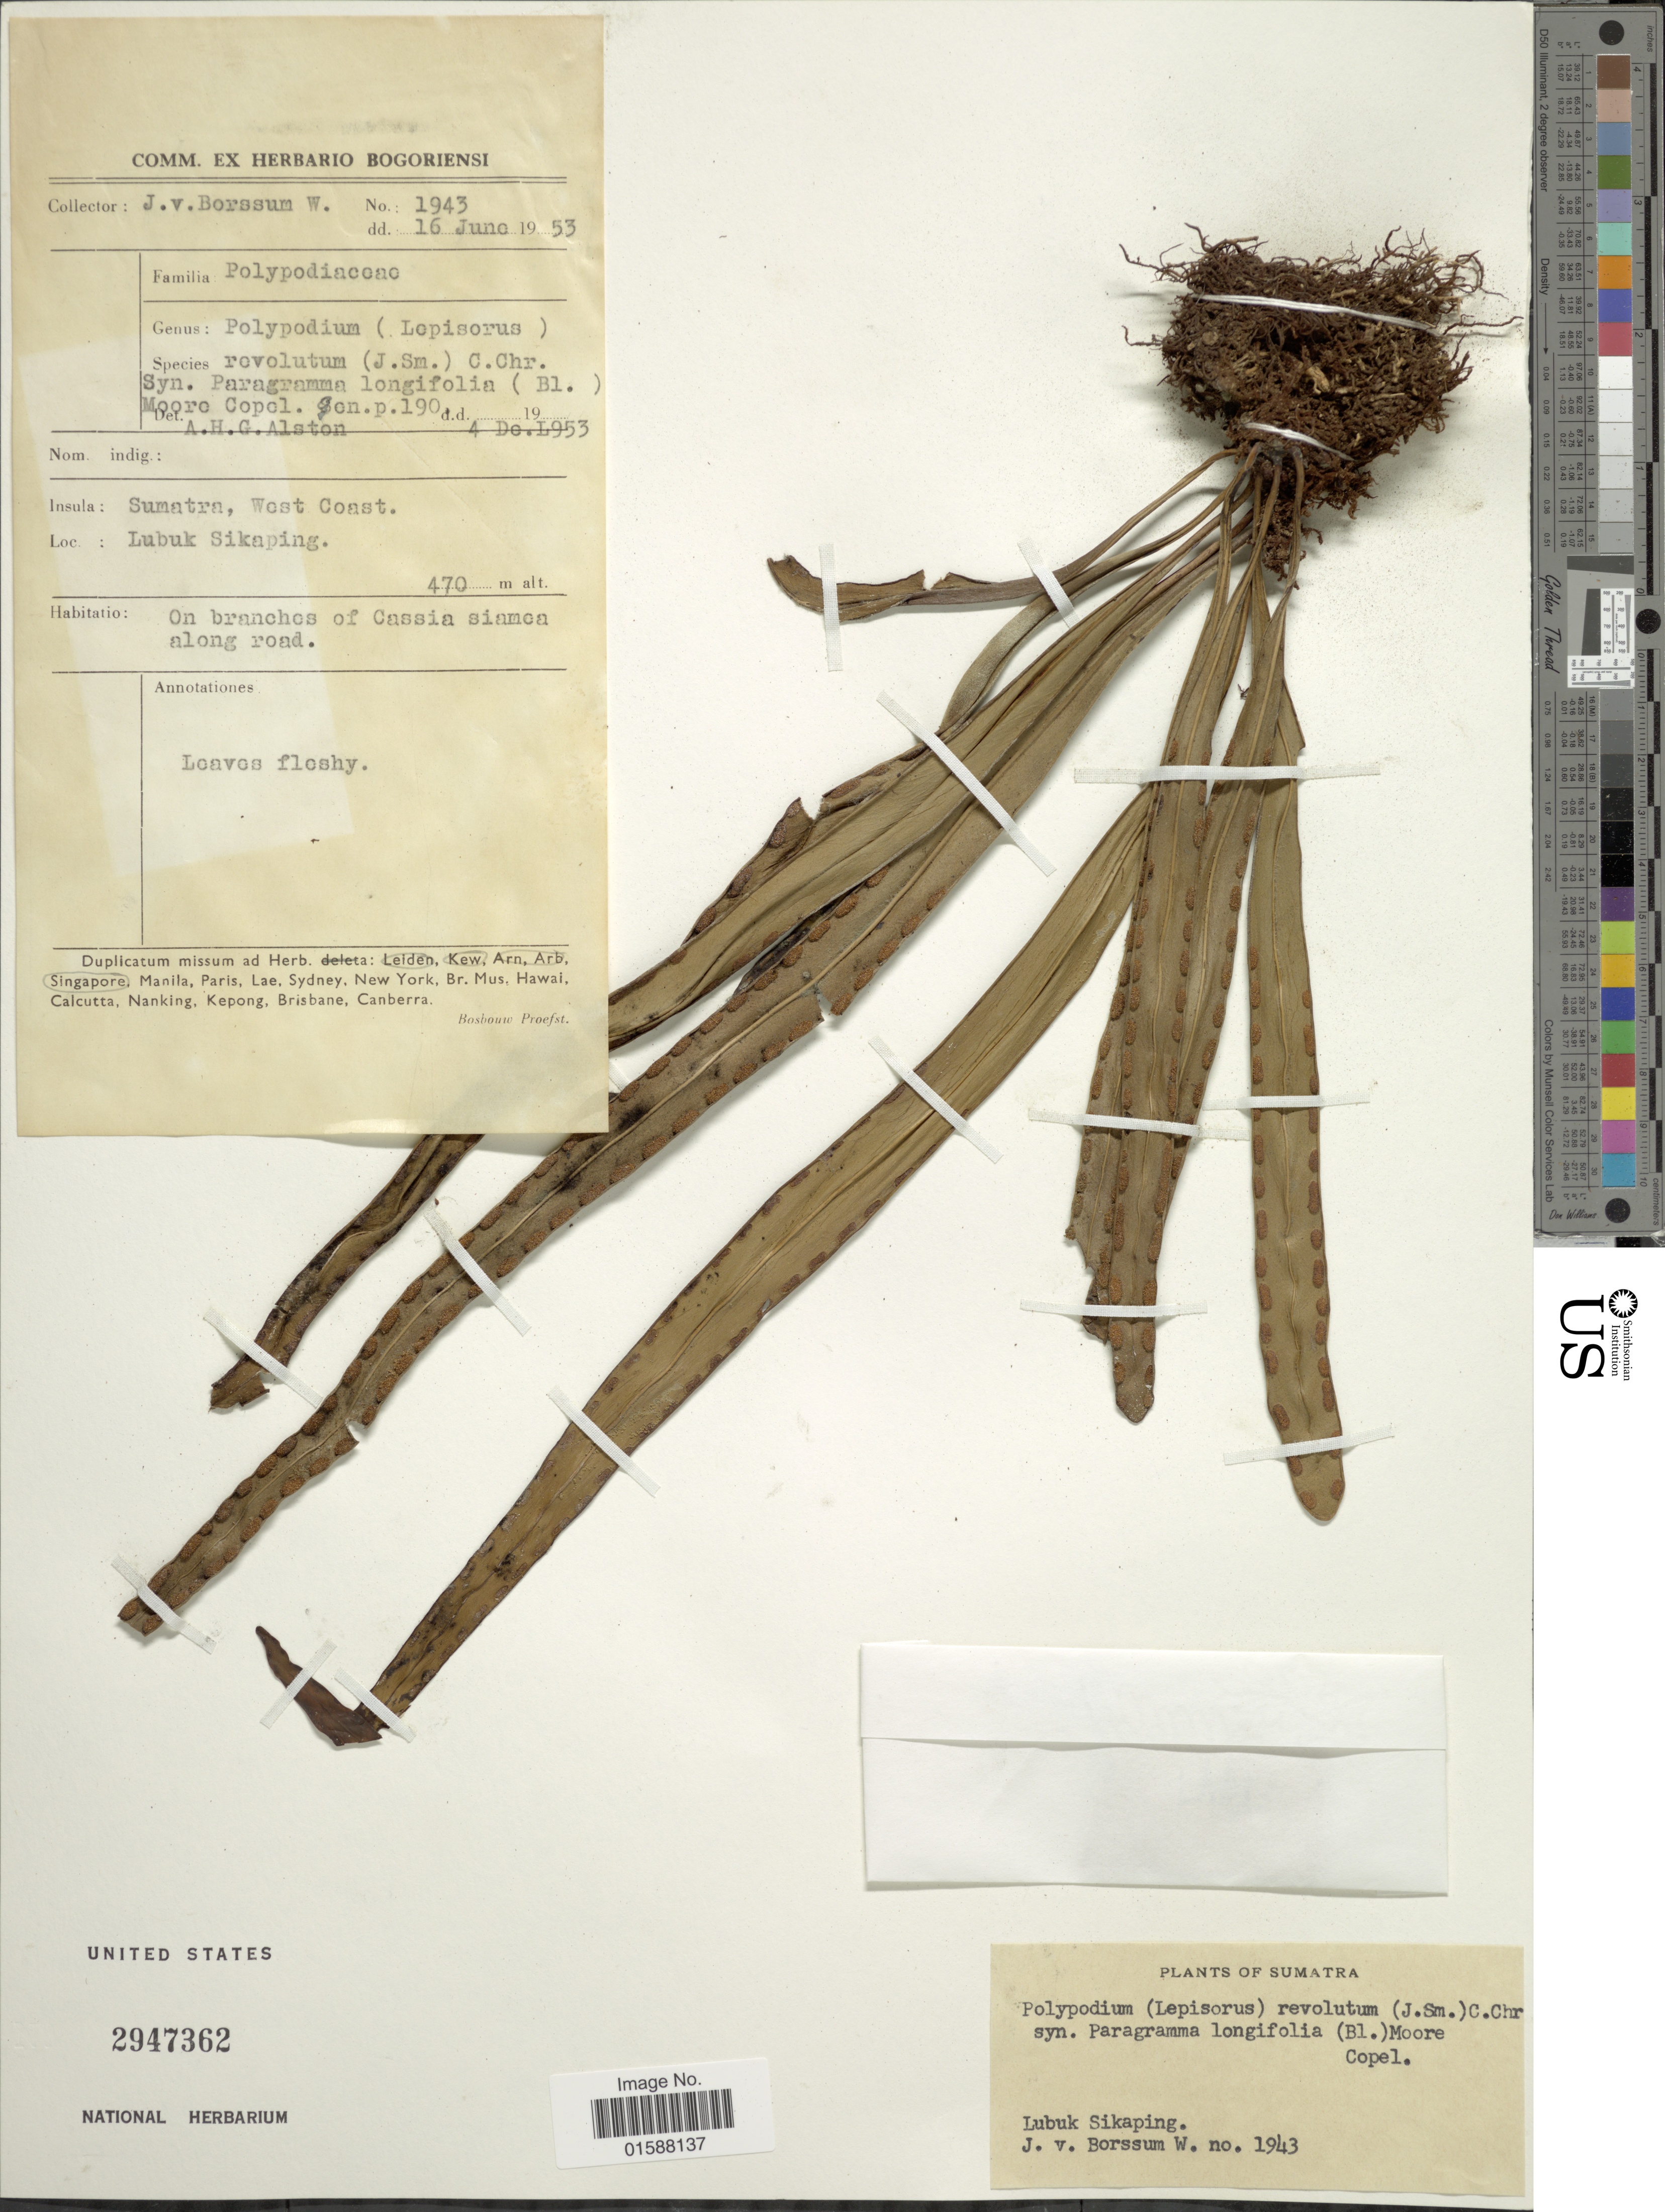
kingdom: Plantae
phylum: Tracheophyta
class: Polypodiopsida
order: Polypodiales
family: Polypodiaceae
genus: Lepisorus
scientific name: Lepisorus longifolius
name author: (Blume) Holttum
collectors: J. Borssum Waalkes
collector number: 1943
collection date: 1953-06-16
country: Indonesia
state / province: Sumatra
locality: West Coast. Lubuk Sikaping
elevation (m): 470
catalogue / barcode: US 2947362